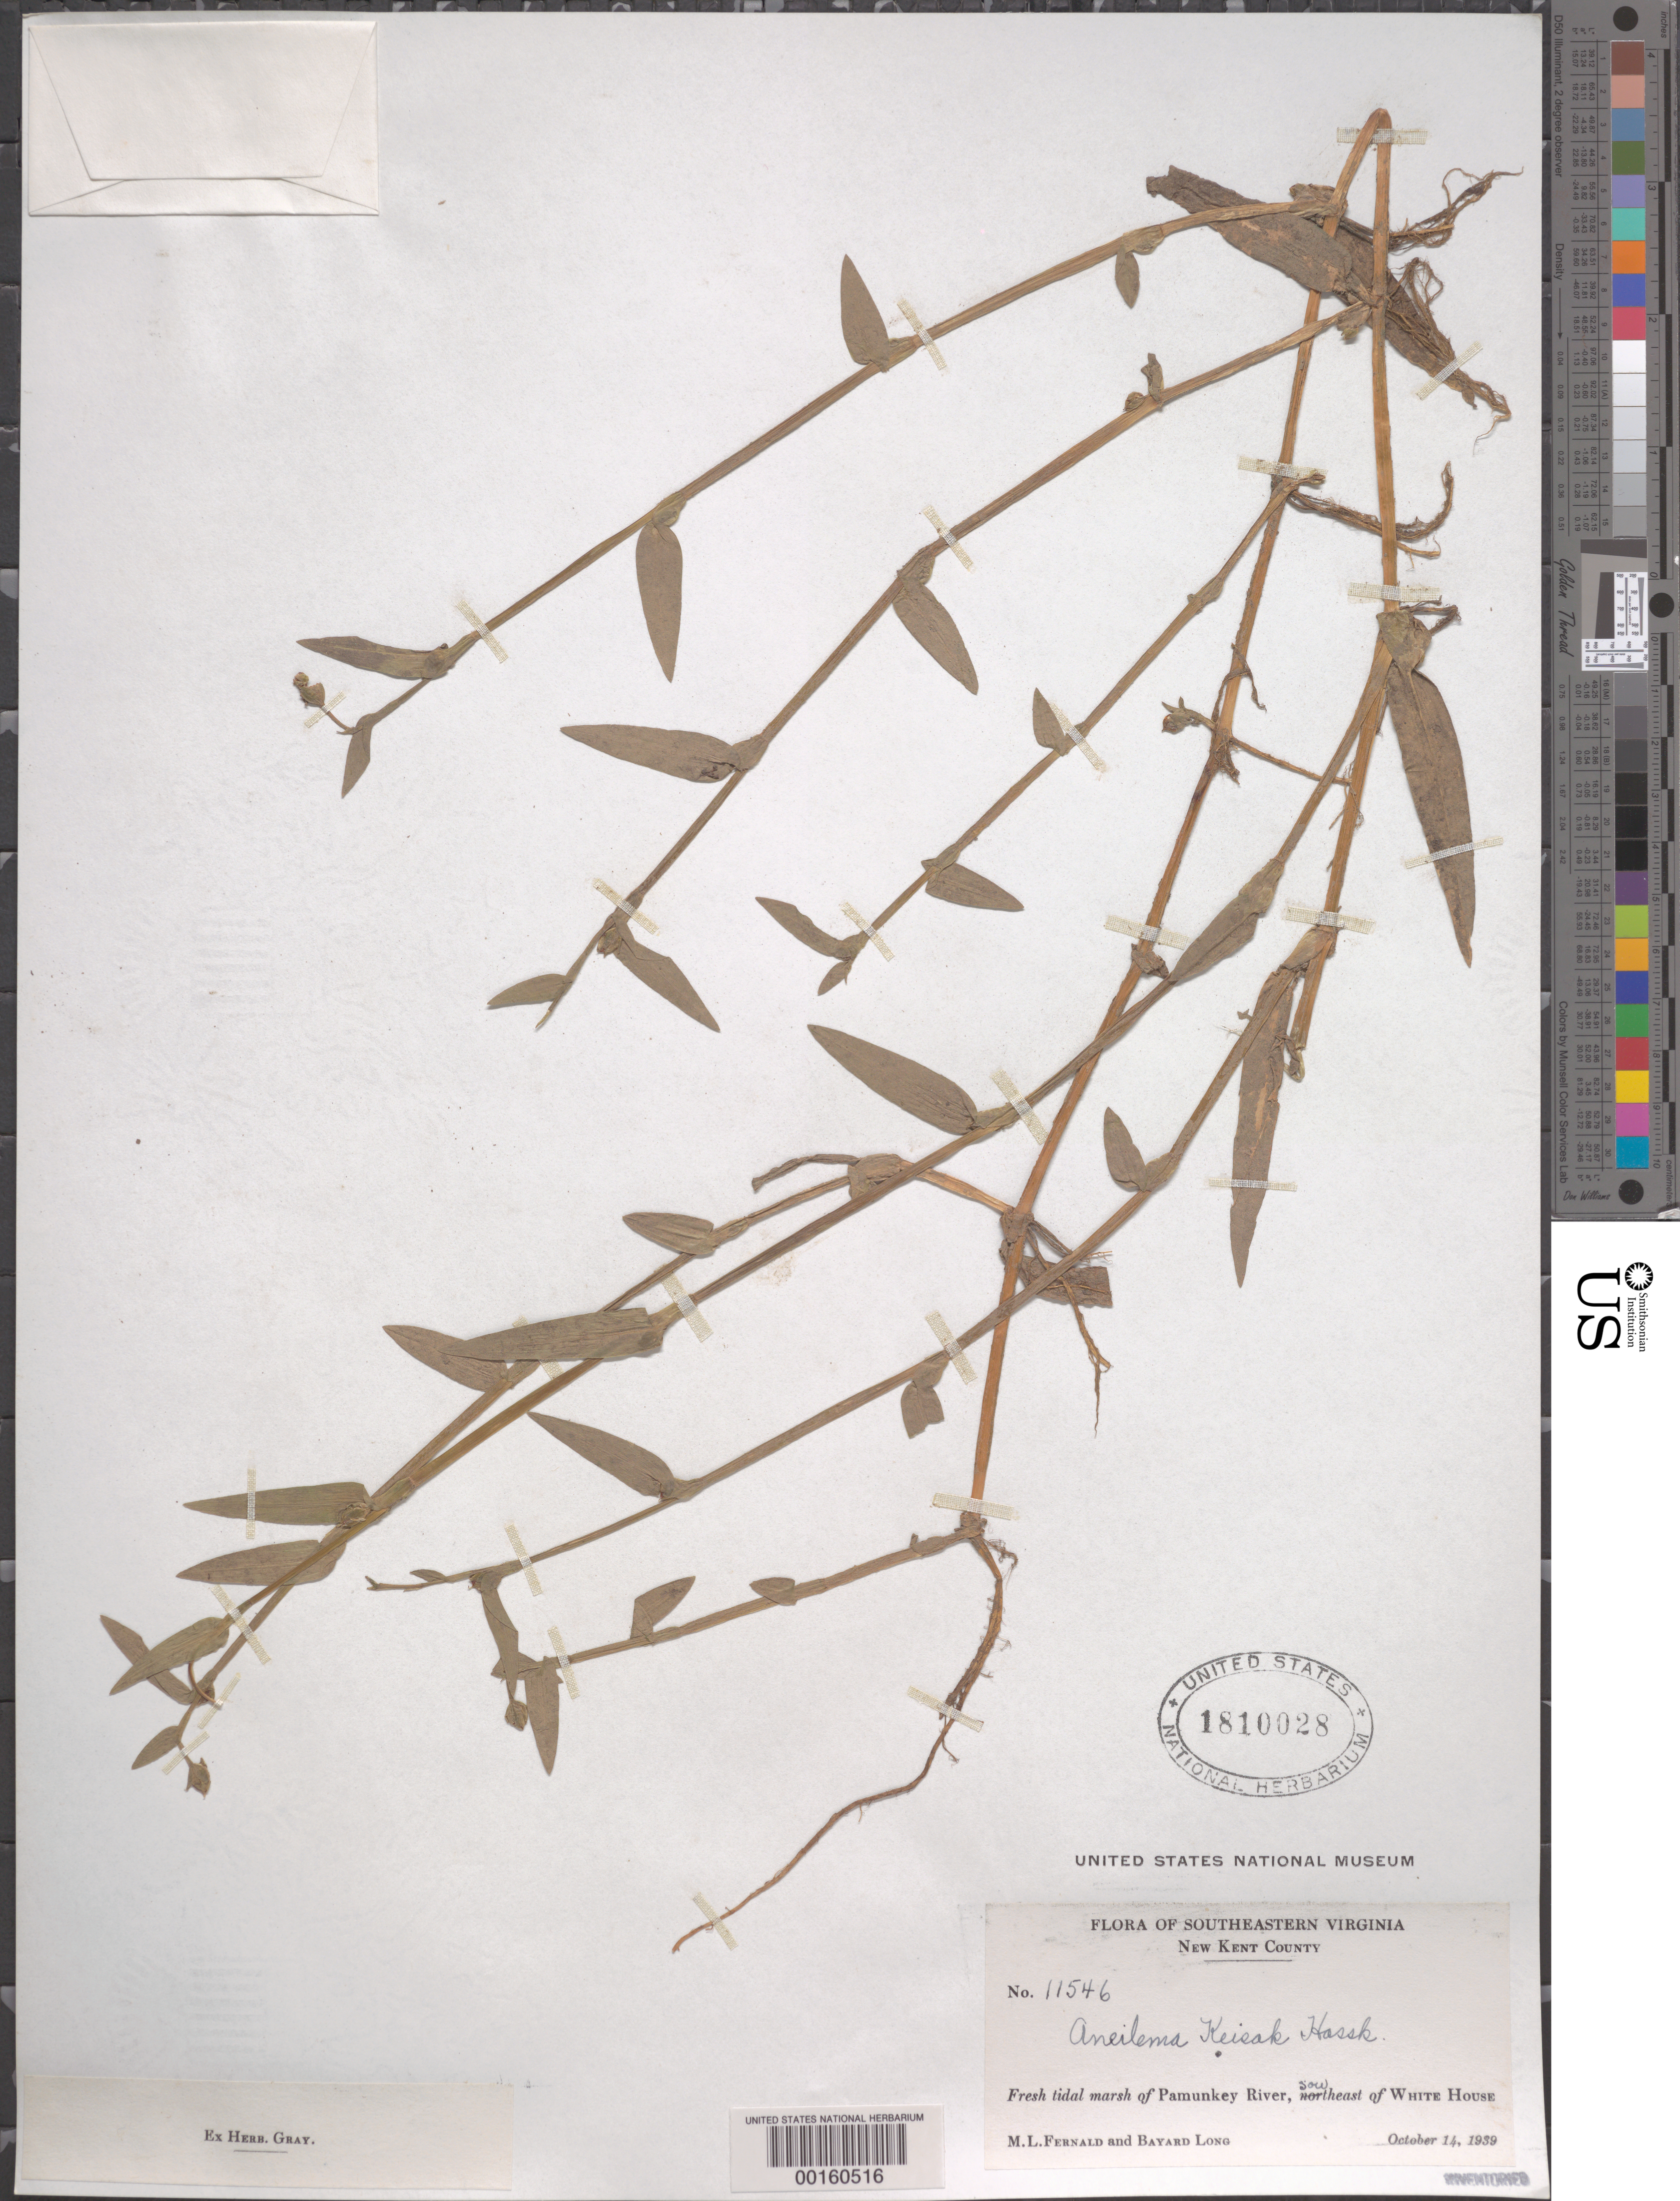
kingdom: Plantae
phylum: Tracheophyta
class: Liliopsida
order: Commelinales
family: Commelinaceae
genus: Murdannia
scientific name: Murdannia keisak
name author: (Hassk.) Hand.-Mazz.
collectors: M. L. Fernald & B. H. Long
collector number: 11546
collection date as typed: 14 Oct 1939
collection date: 1939-10-14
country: United States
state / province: Virginia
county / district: New Kent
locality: Pamunkey river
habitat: Fresh tidal marsh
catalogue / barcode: US 1810028